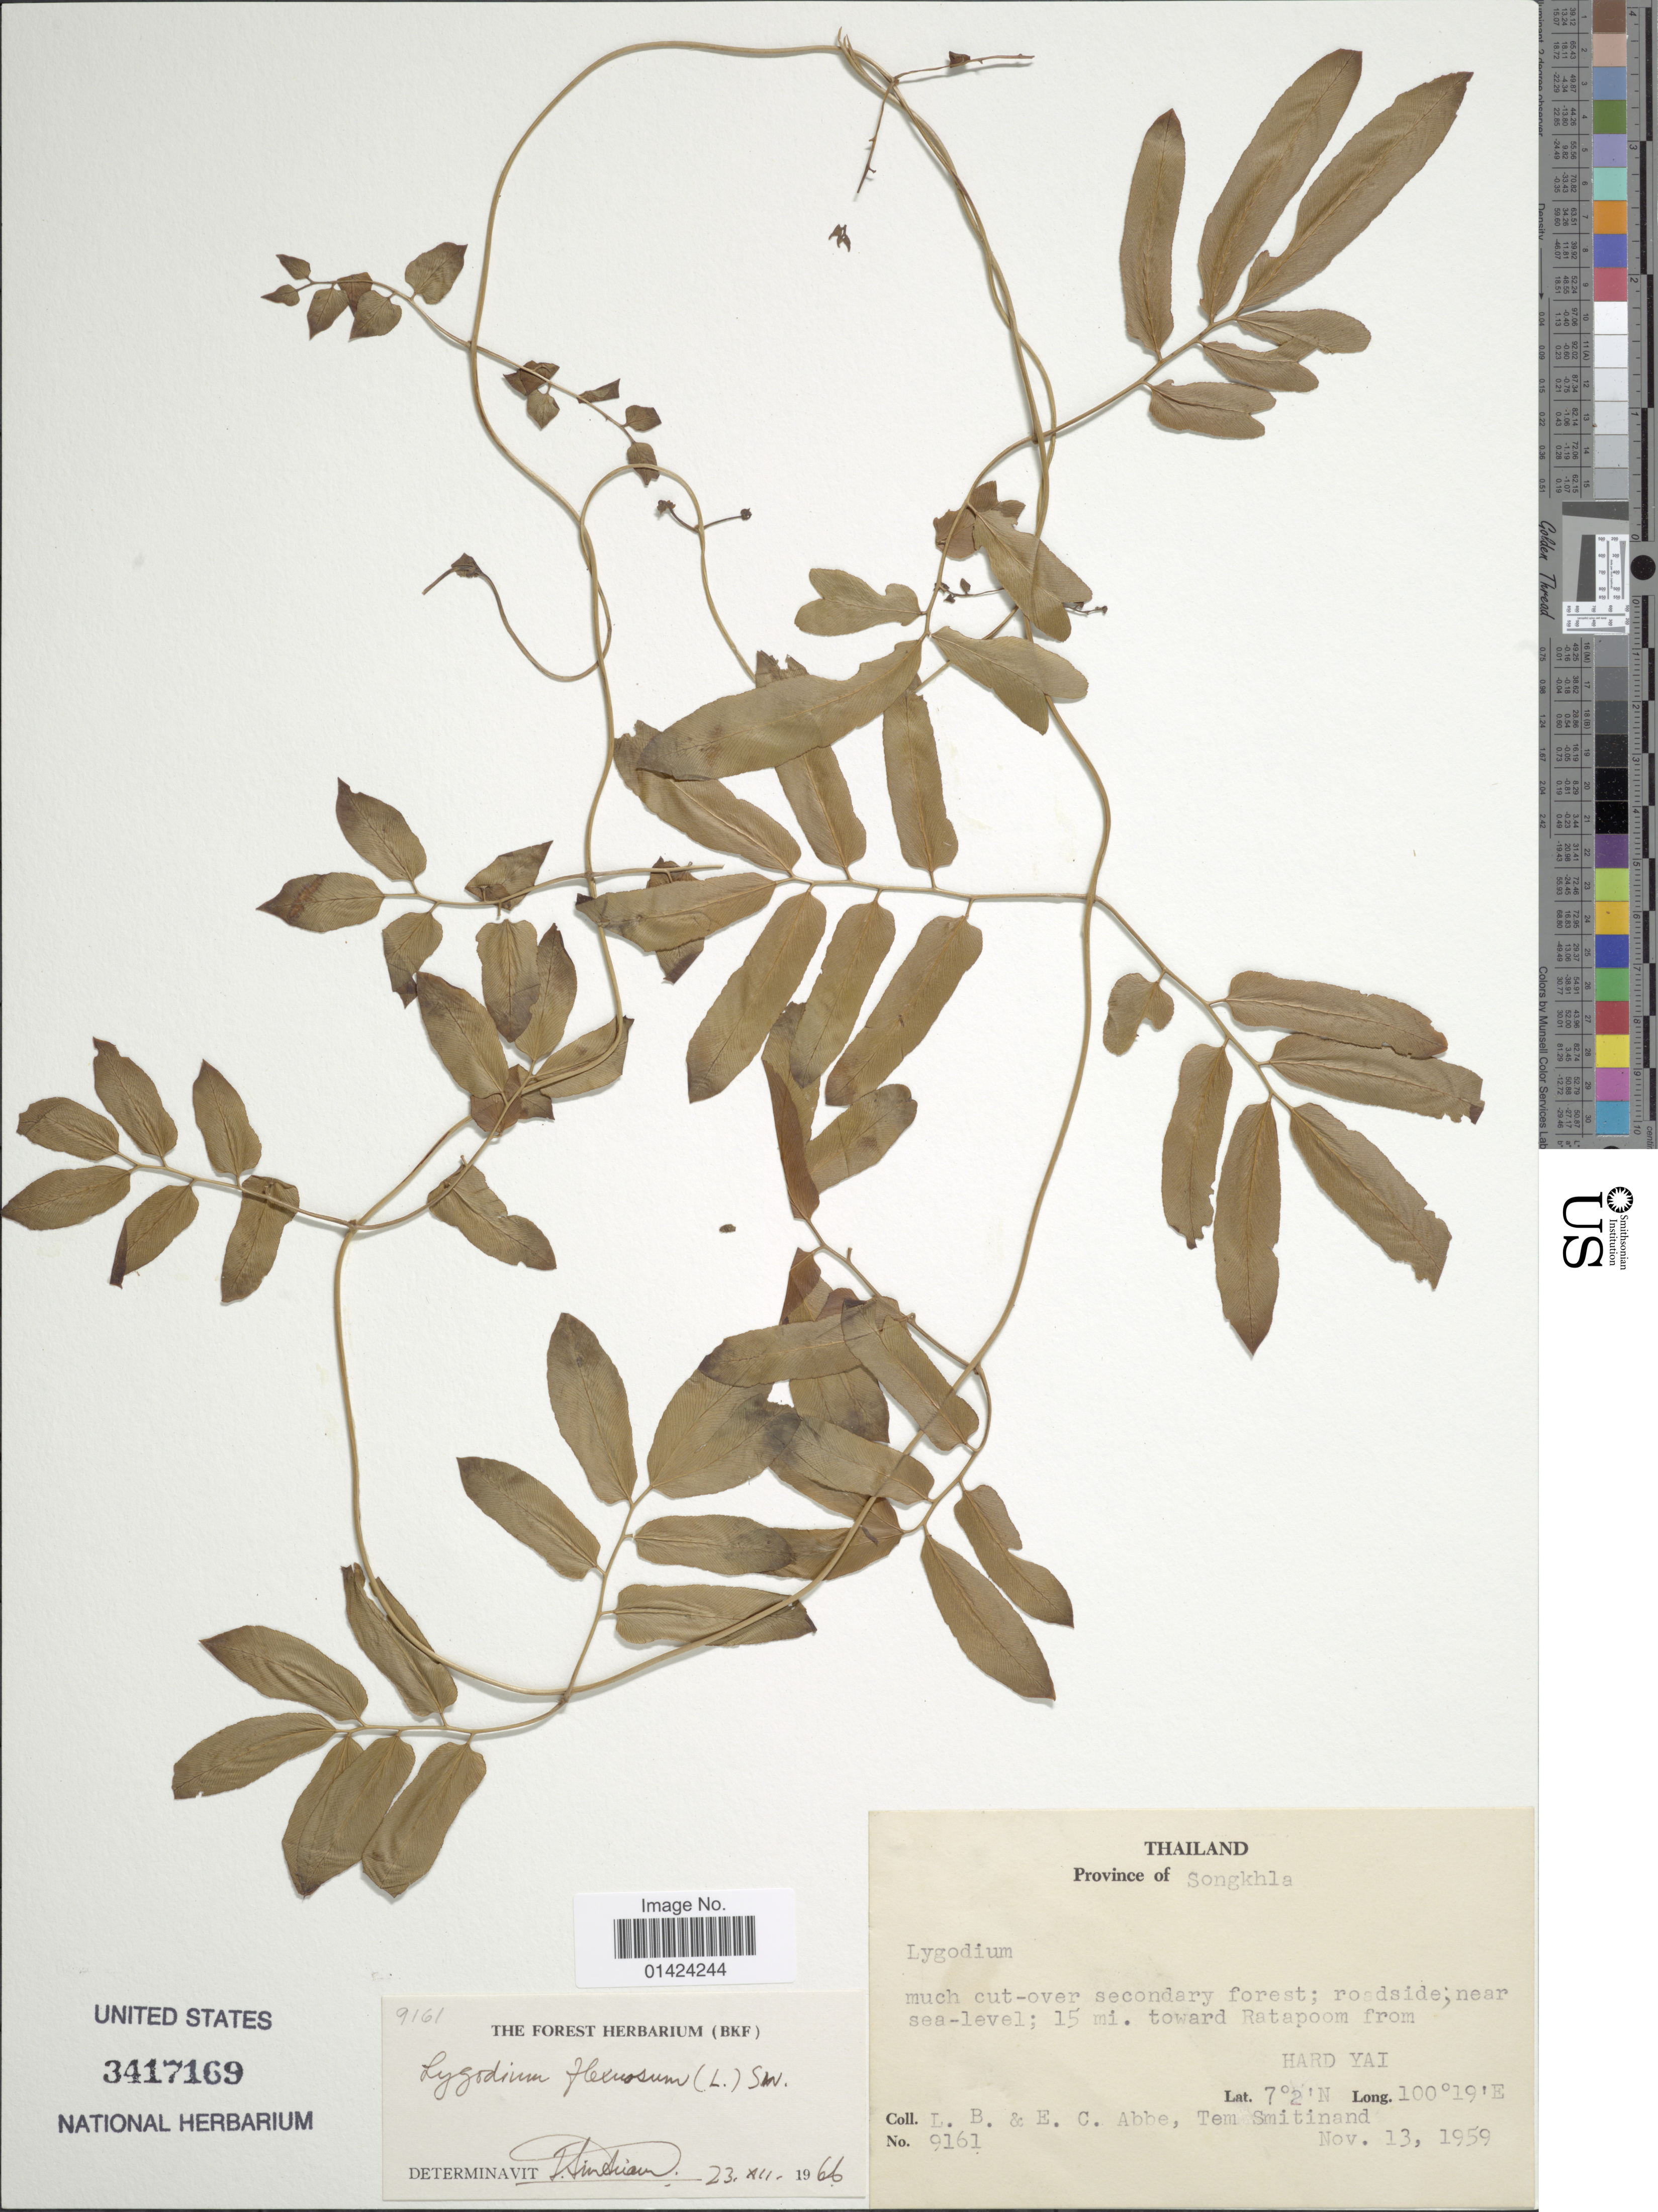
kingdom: Plantae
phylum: Tracheophyta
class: Polypodiopsida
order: Schizaeales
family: Lygodiaceae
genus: Lygodium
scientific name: Lygodium flexuosum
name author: Sw.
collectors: L. B. Abbe, E. C. Abbe & T. Smitinand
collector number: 9161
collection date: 1959-11-13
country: Thailand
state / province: Songkhla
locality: Province of Songkhla. Roadside; 15 mi. toward Ratapoom from Hard Yai.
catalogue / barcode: US 3417169